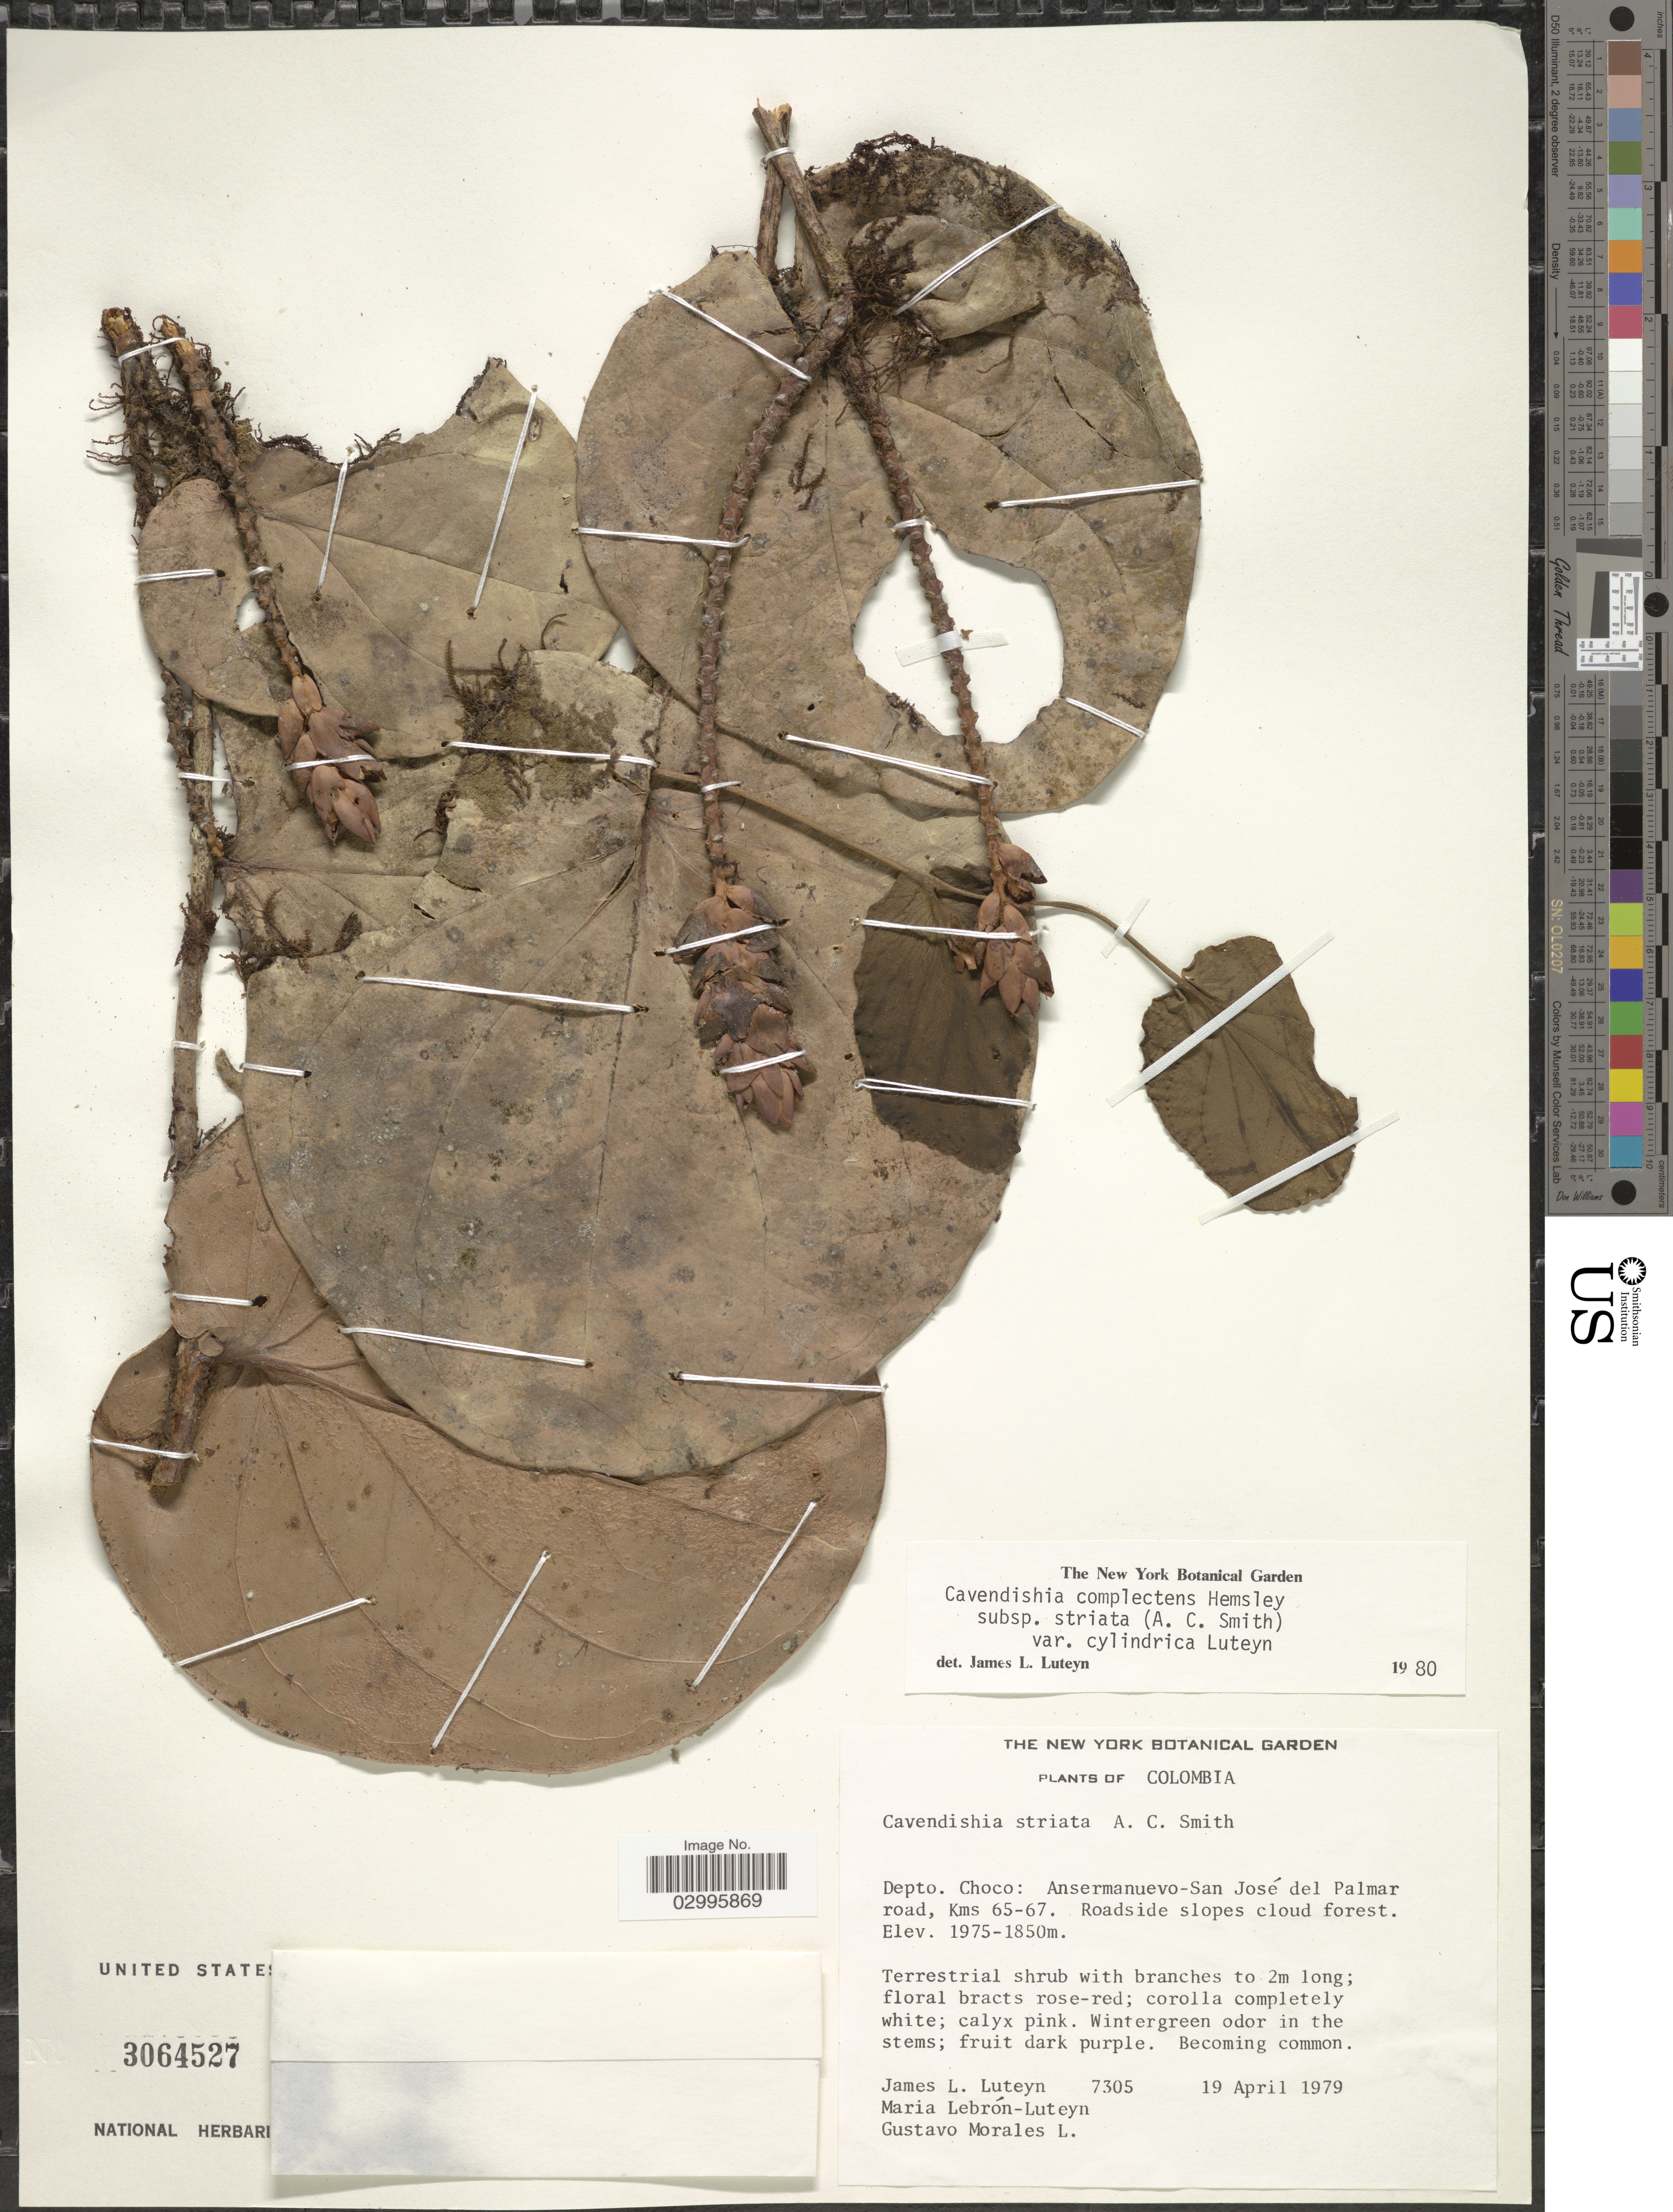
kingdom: Plantae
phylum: Tracheophyta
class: Magnoliopsida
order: Ericales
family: Ericaceae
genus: Cavendishia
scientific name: Cavendishia complectens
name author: Hemsl.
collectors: J. Luteyn, M. L. Lebrón-Luteyn & G. Morales L.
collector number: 7305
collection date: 1979-04-19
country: Colombia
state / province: Chocó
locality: Depto. Choco: Ansermanuevo- San José del Palmar road, Kms 65-67.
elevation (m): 1850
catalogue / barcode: US 3064527